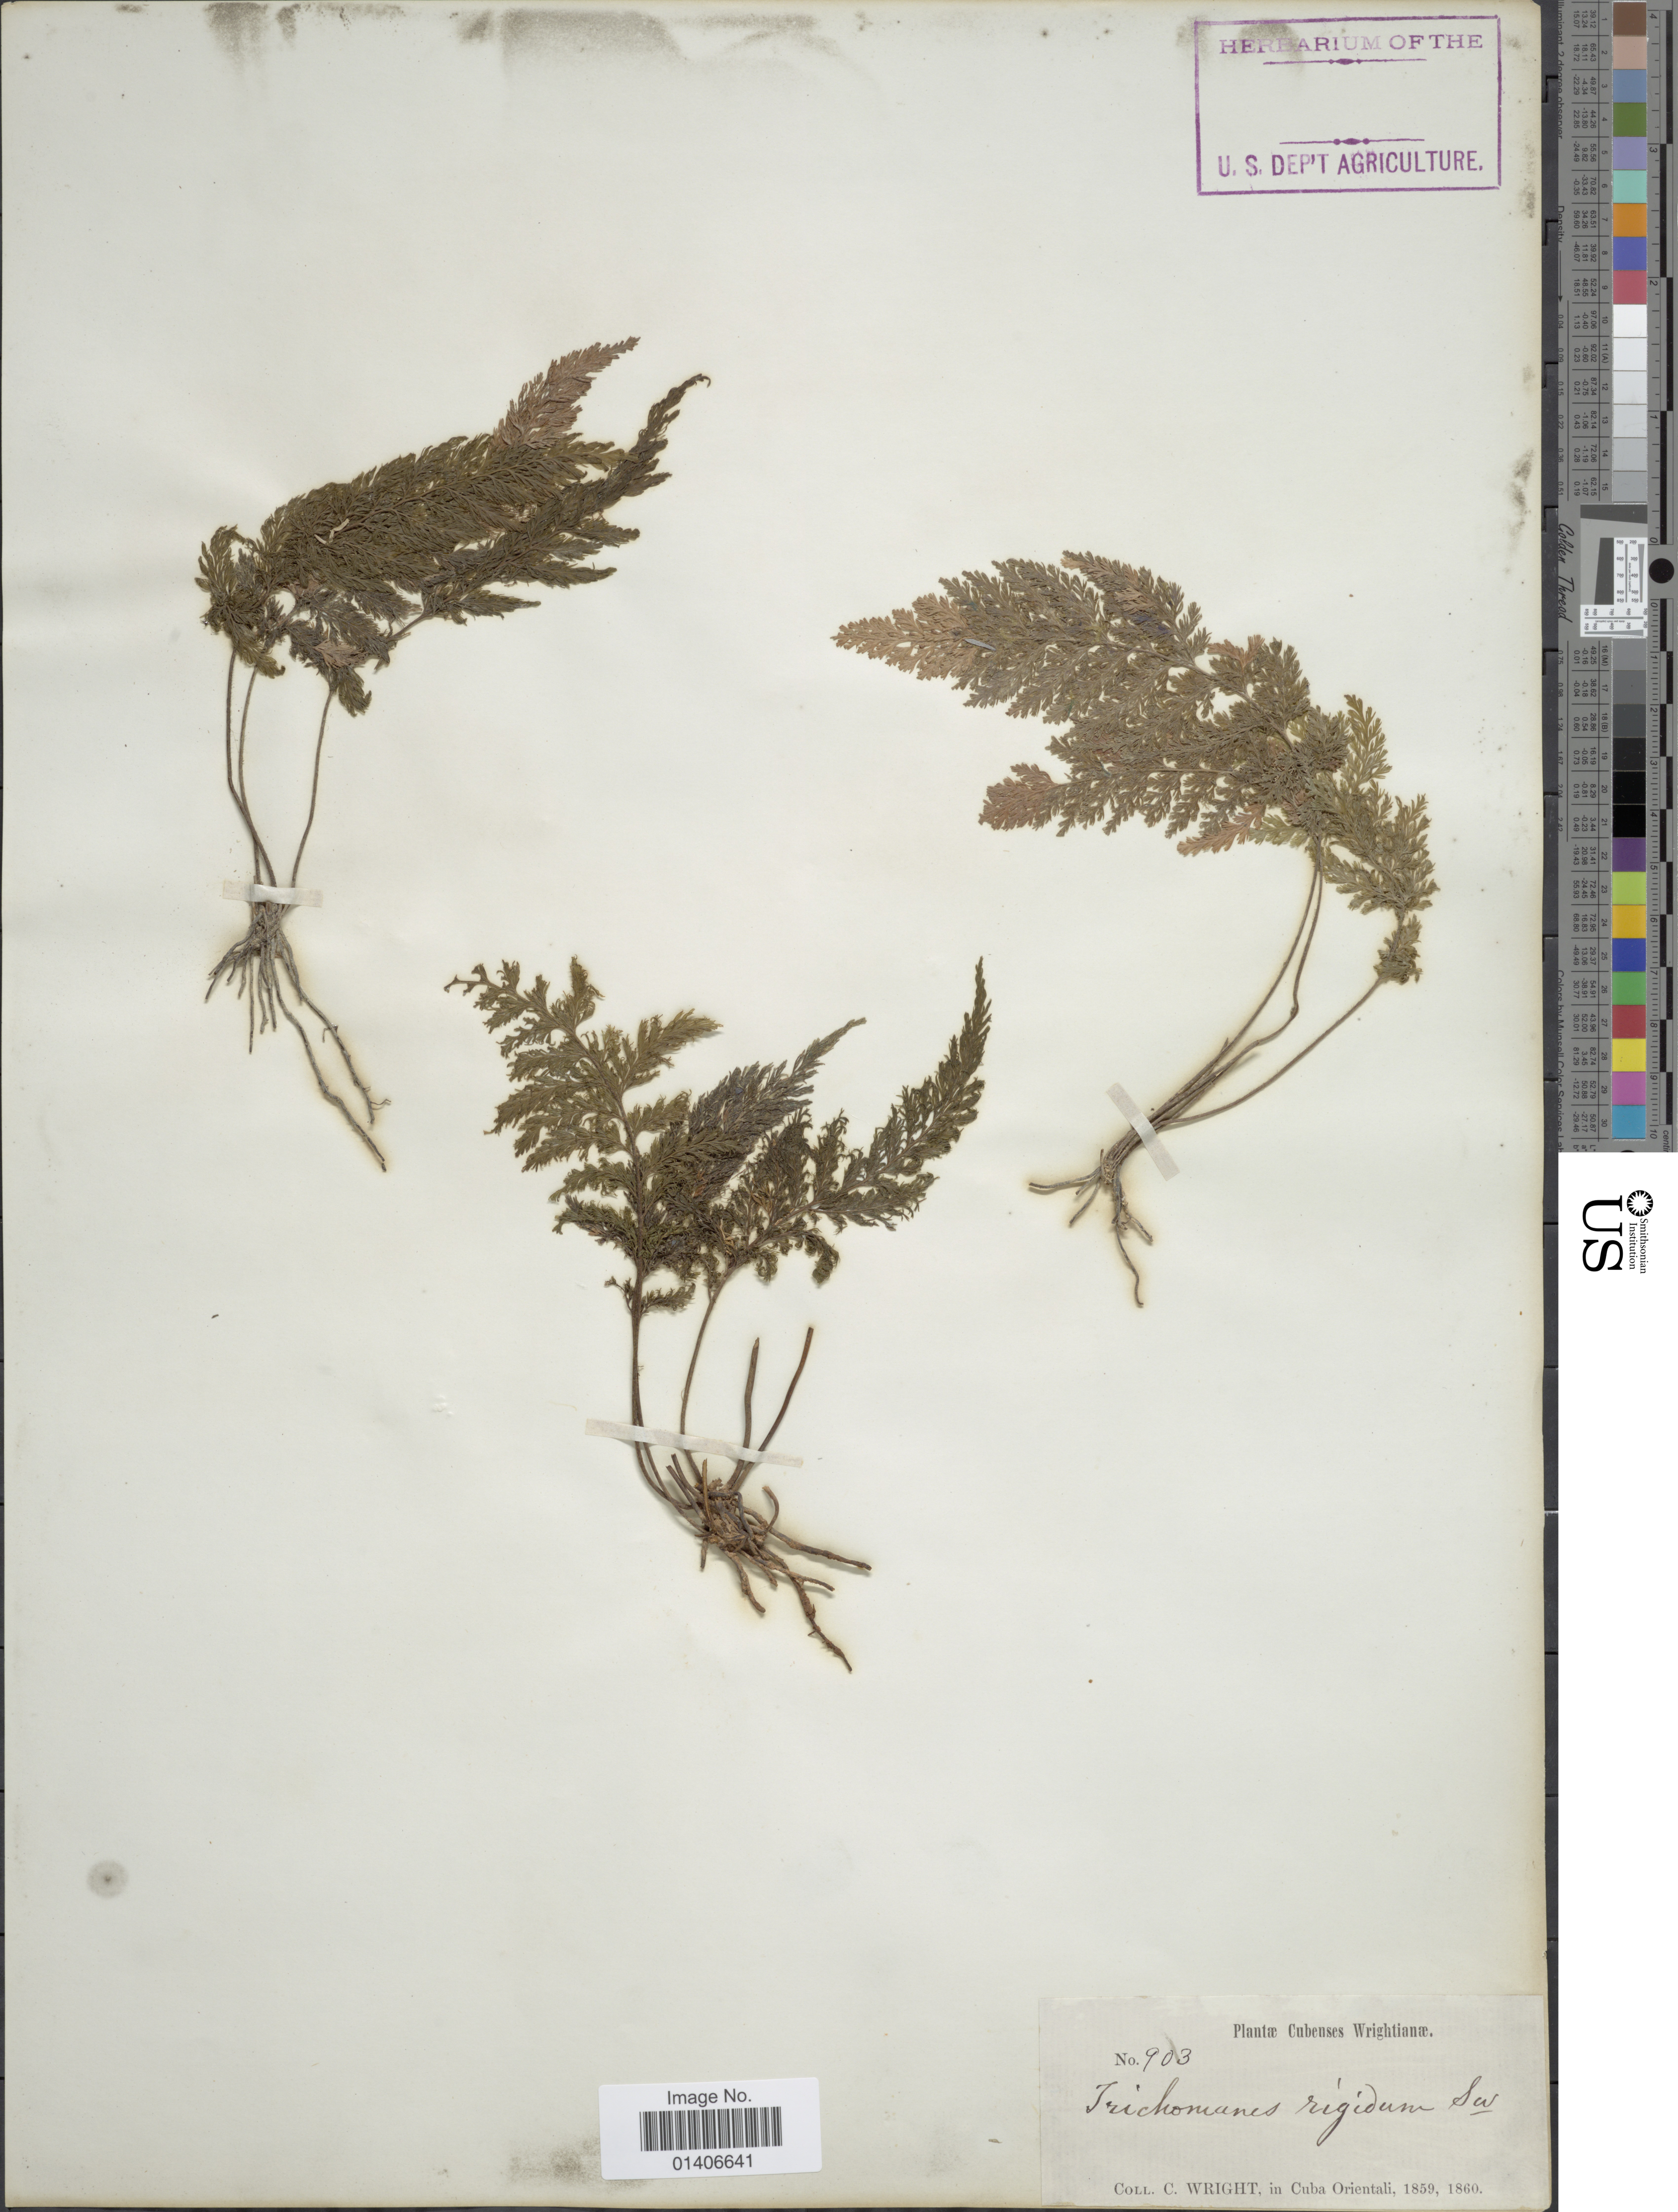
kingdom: Plantae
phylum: Tracheophyta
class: Polypodiopsida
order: Hymenophyllales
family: Hymenophyllaceae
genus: Abrodictyum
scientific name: Abrodictyum rigidum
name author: (Sw.) Ebihara & Dubuisson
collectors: C. Wright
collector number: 903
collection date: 1859/1860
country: Cuba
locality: In Cuba Orientali